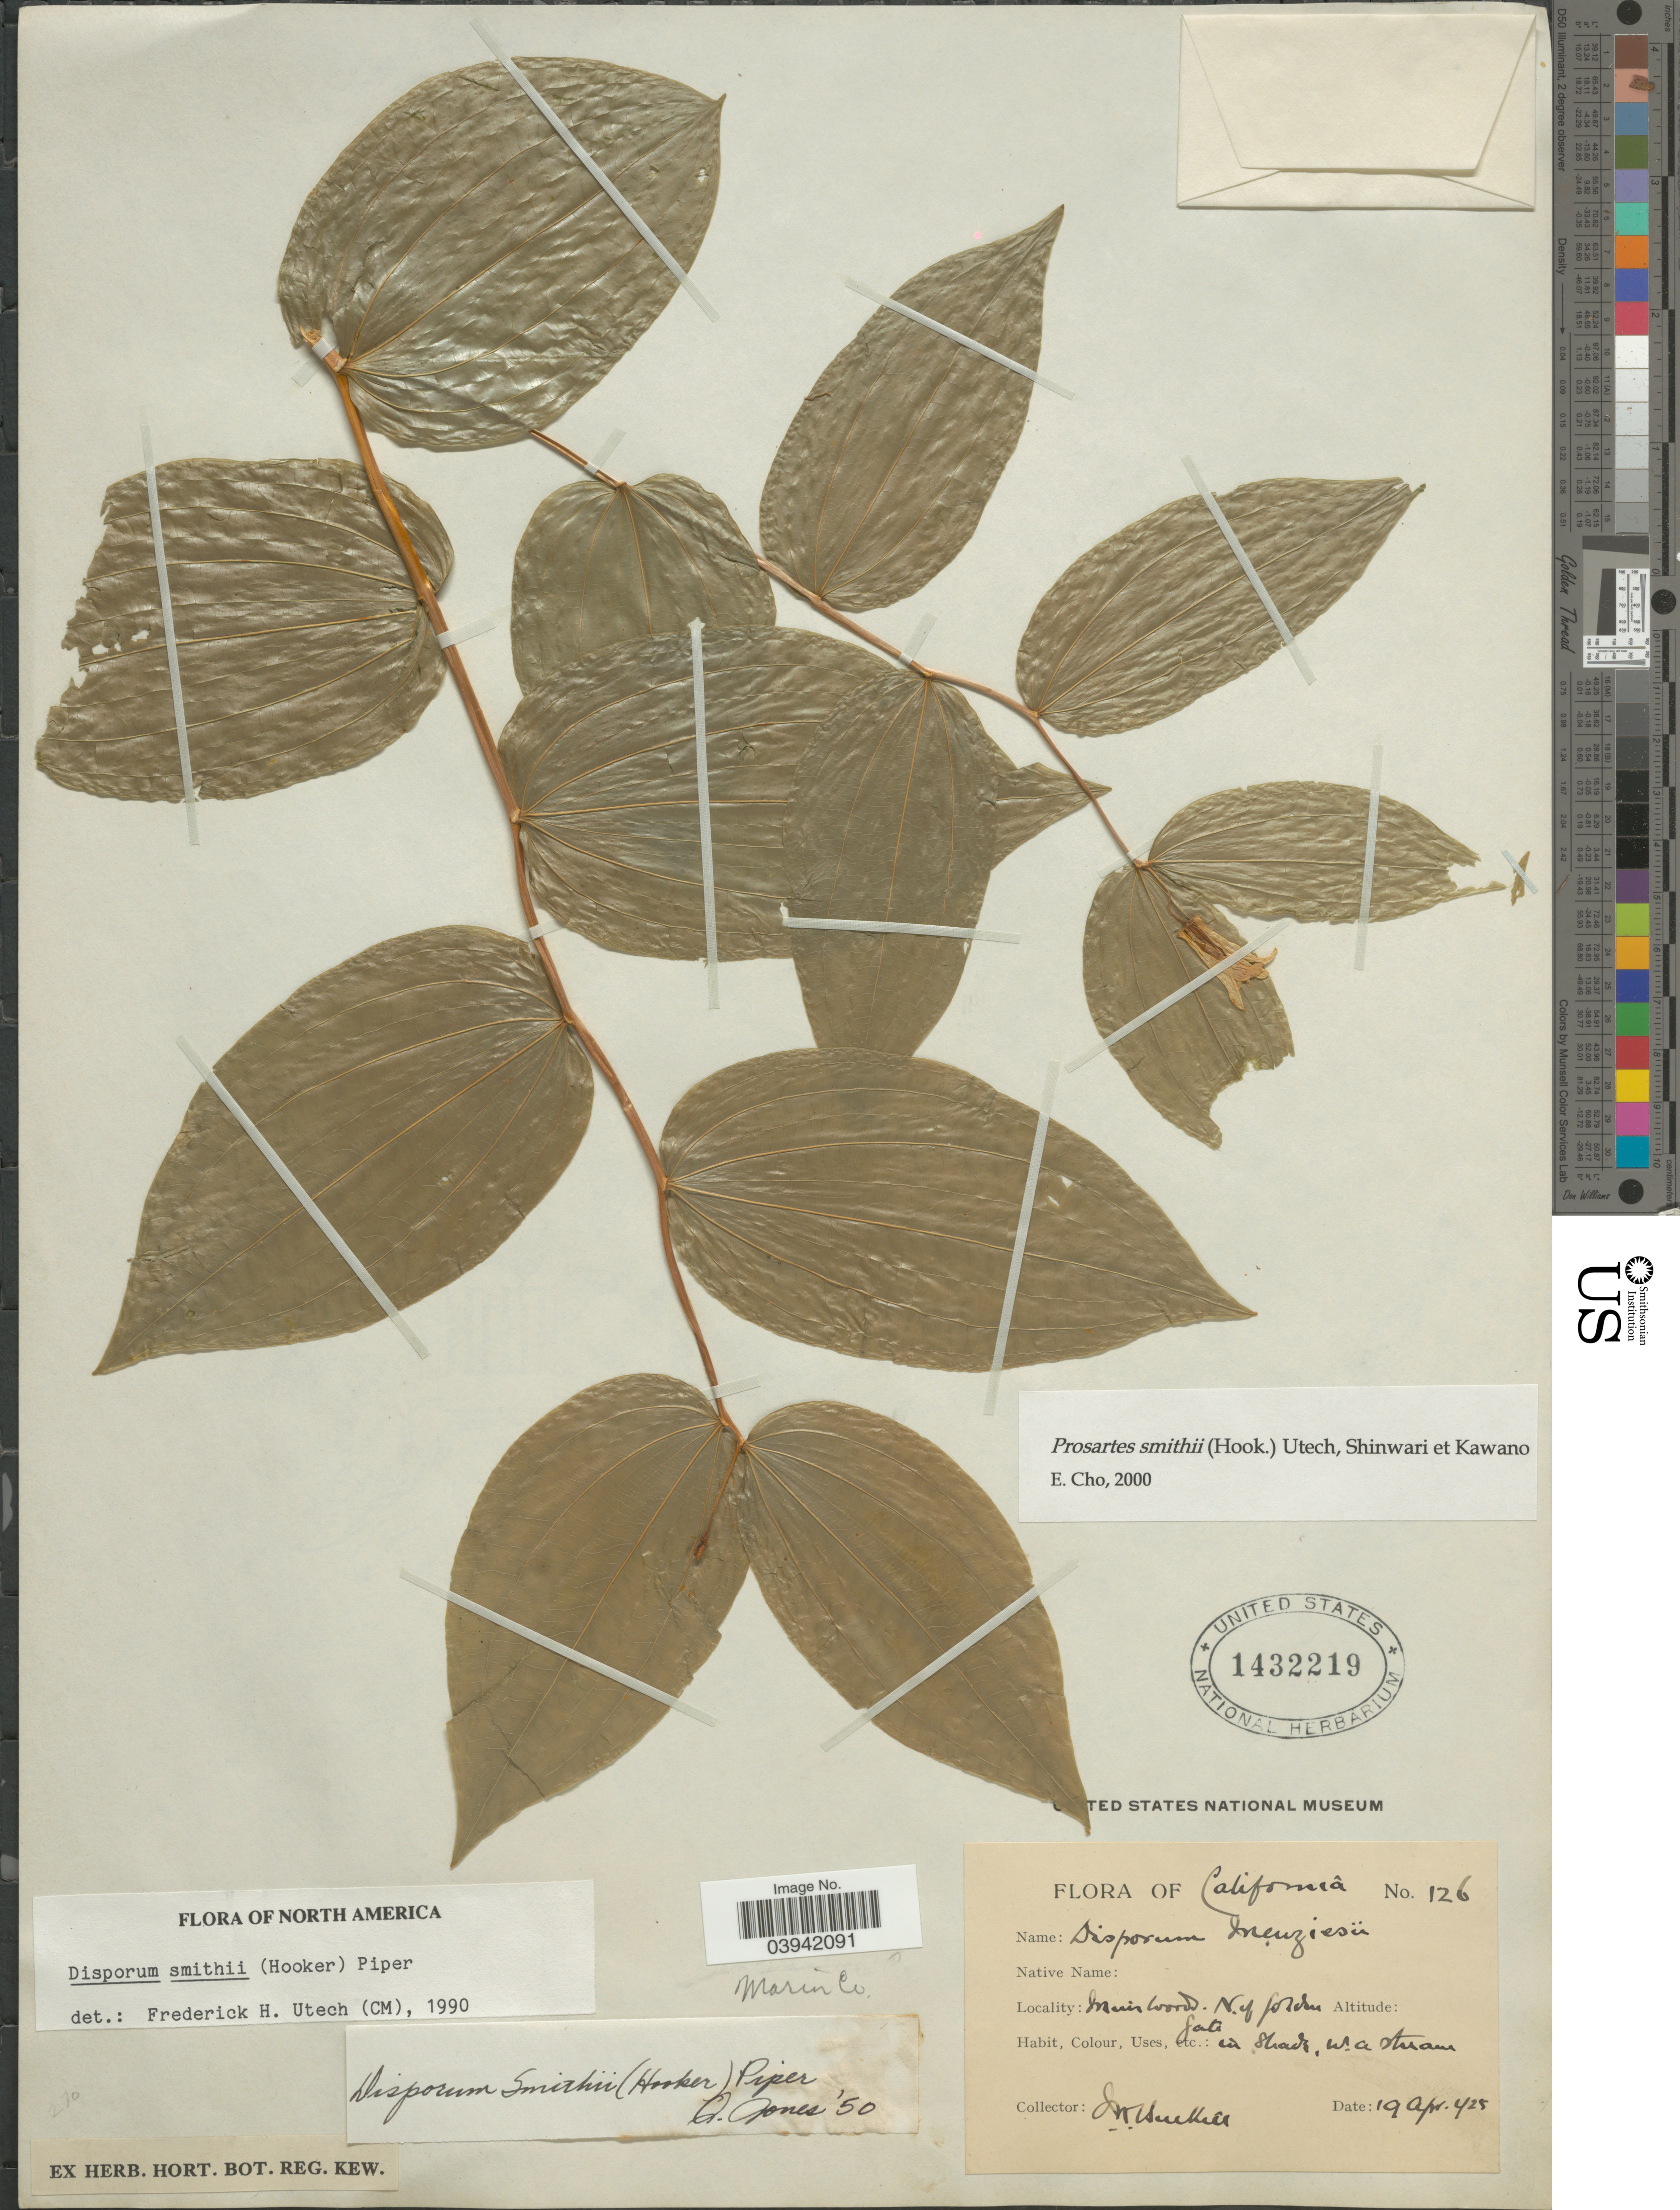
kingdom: Plantae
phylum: Tracheophyta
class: Liliopsida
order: Liliales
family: Liliaceae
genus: Prosartes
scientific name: Prosartes smithii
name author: (Hook.) Utech et al.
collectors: J. Burkill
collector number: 126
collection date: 1925-04-19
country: United States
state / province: California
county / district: Marin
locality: Marin Co. Muir Woods. N. of Golden Gate.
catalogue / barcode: US 1432219